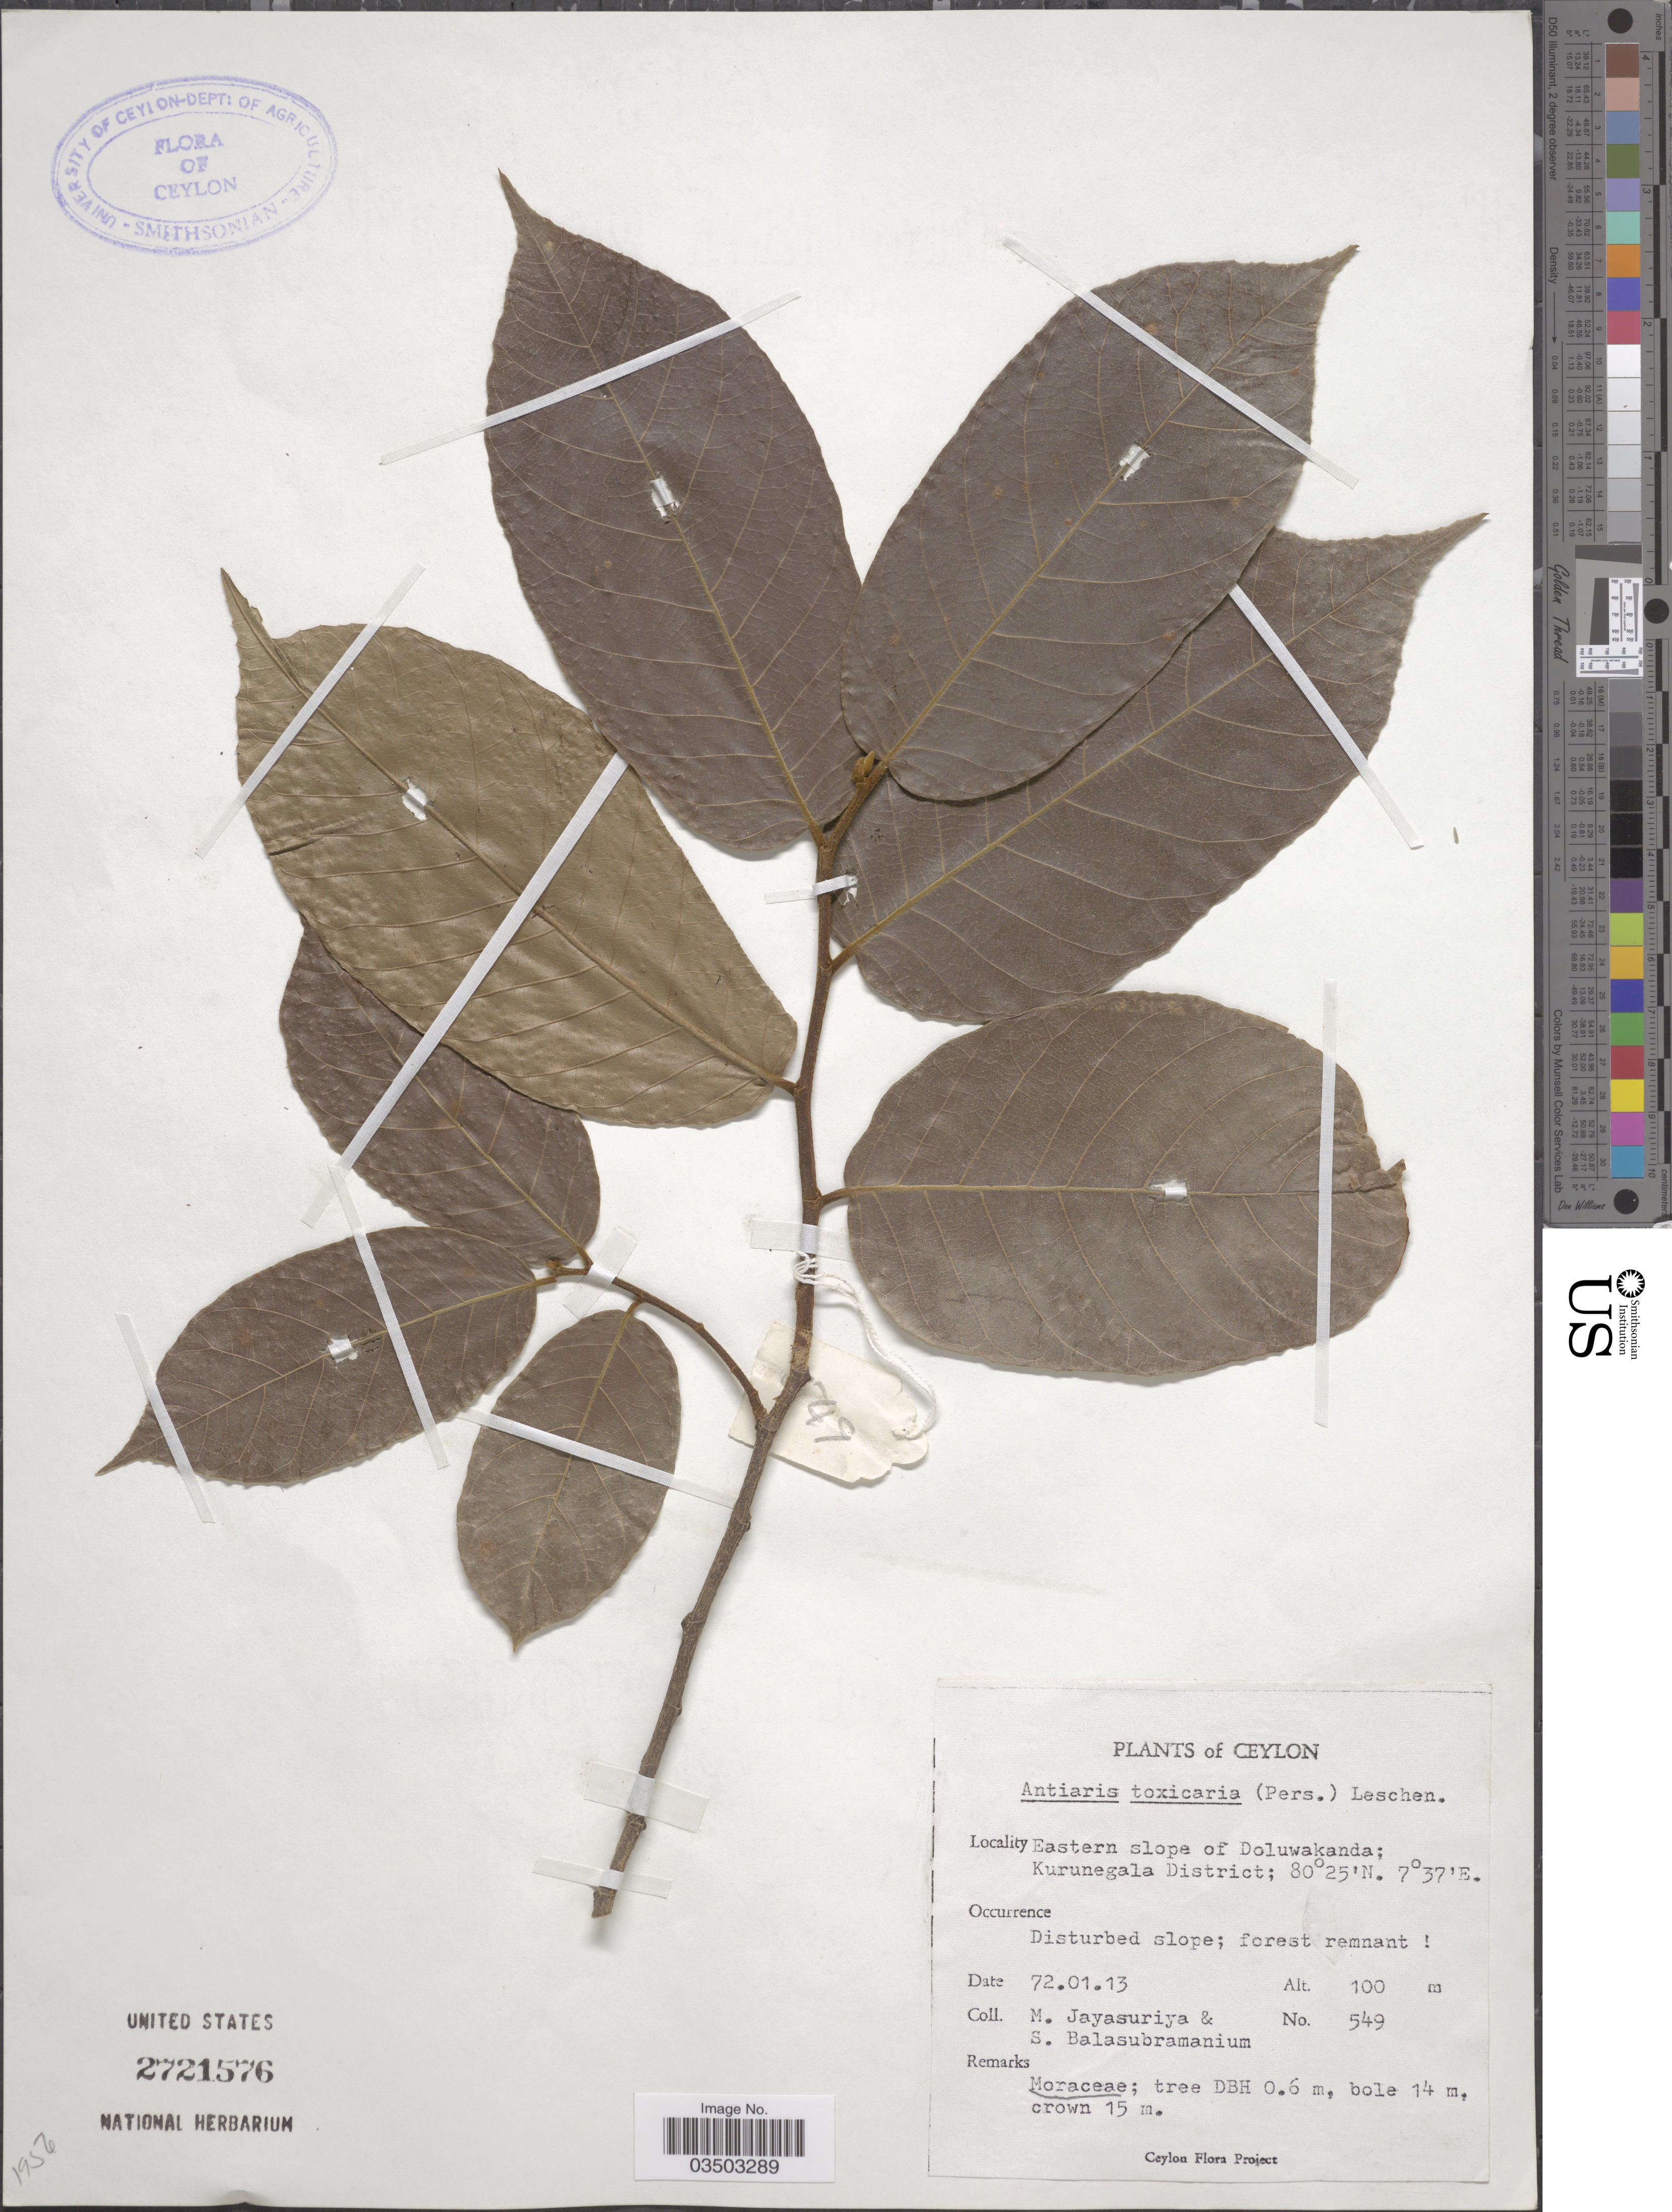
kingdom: Plantae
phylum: Tracheophyta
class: Magnoliopsida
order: Rosales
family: Moraceae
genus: Antiaris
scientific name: Antiaris toxicaria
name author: Lesch.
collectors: M. Jayasuriya & S. Balasubramanium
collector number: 549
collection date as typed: Transcribed d/m/y: 13/1/72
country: Sri Lanka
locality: Ceylon. Eastern slope of Doluwakanda; Kurunegala District.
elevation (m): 100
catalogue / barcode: US 2721576